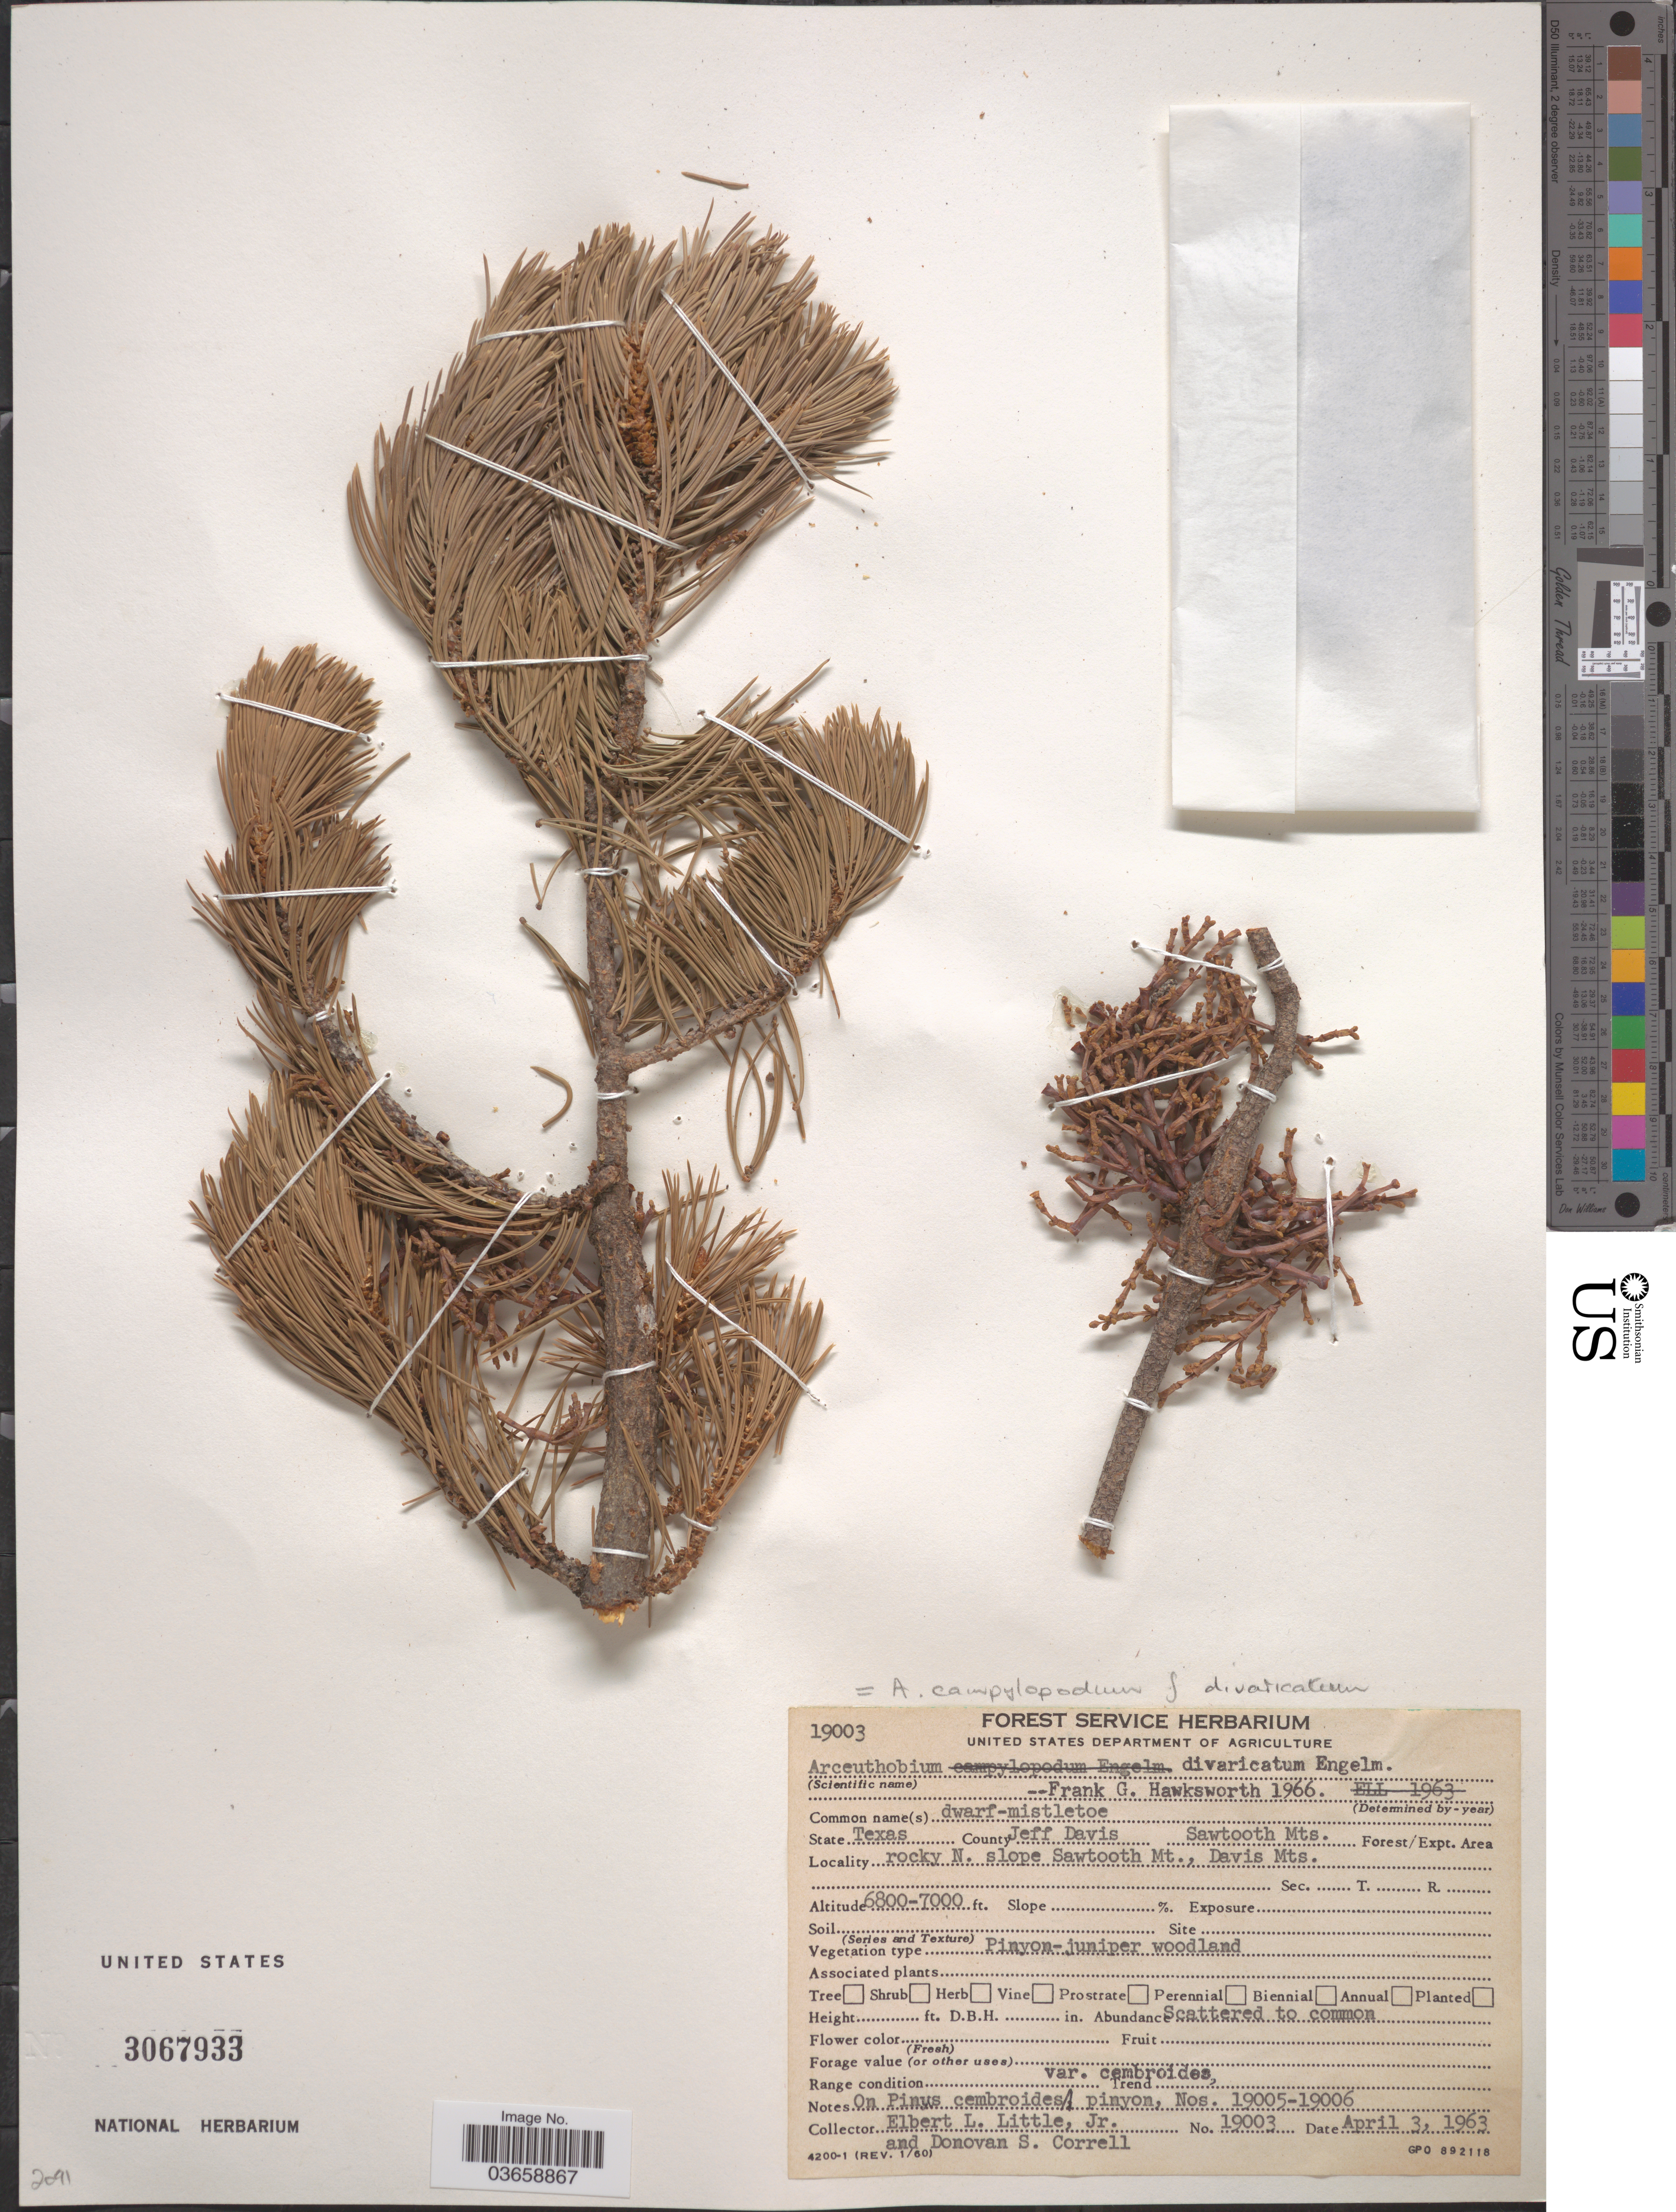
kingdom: Plantae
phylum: Tracheophyta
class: Magnoliopsida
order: Santalales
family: Viscaceae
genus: Arceuthobium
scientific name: Arceuthobium campylopodum f. divaricatum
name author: (Engelm.) L.S. Gill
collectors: E. L. Little & D. S. Correll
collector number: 19003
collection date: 1963-04-03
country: United States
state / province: Texas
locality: County Jeff Davis. Sawtooth Mts. Forest/Expt. Area. Rocky N. slope Sawtooth Mts., Davis Mts.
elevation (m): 2073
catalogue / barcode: US 3067933